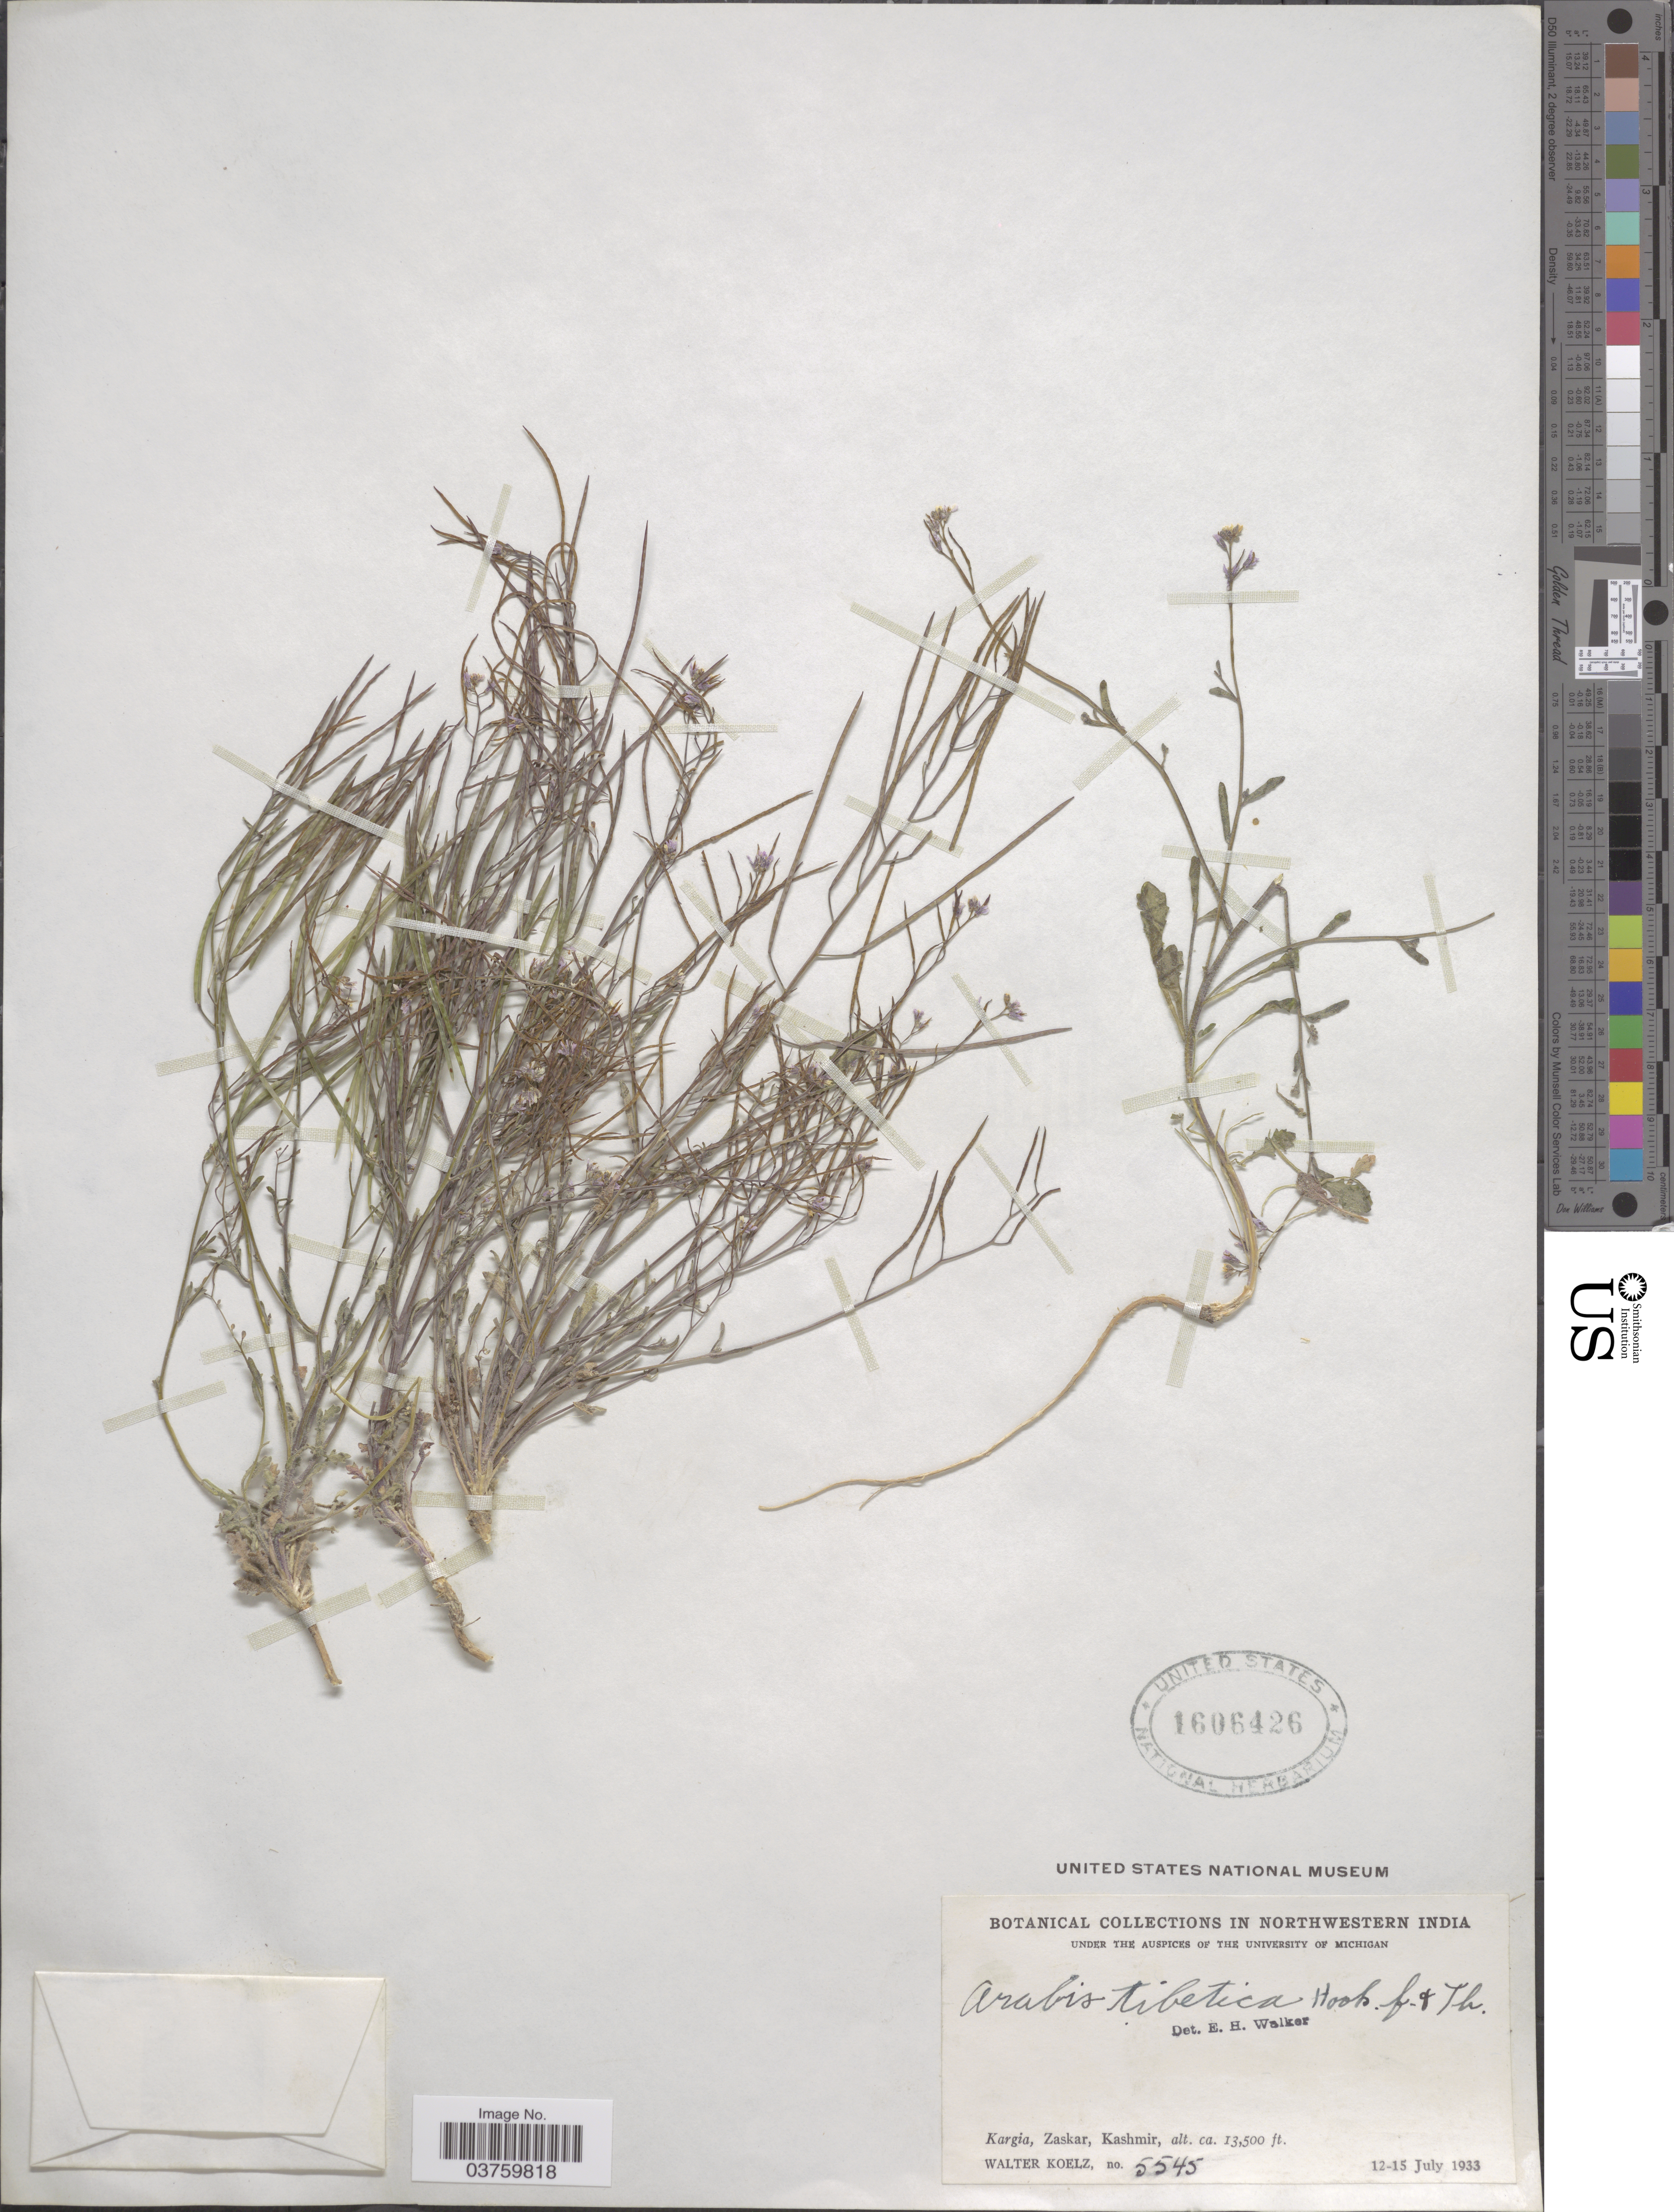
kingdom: Plantae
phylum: Tracheophyta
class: Magnoliopsida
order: Brassicales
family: Brassicaceae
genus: Arabis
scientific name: Arabis tibetica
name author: Hook. f. & Thomson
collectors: W. N. Koelz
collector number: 5545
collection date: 1933-07-12/1933-07-15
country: India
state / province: Jammu and Kashmir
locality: Northwestern India. Kargia, Zaskar, Kashmir.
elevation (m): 4115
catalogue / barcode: US 1606426